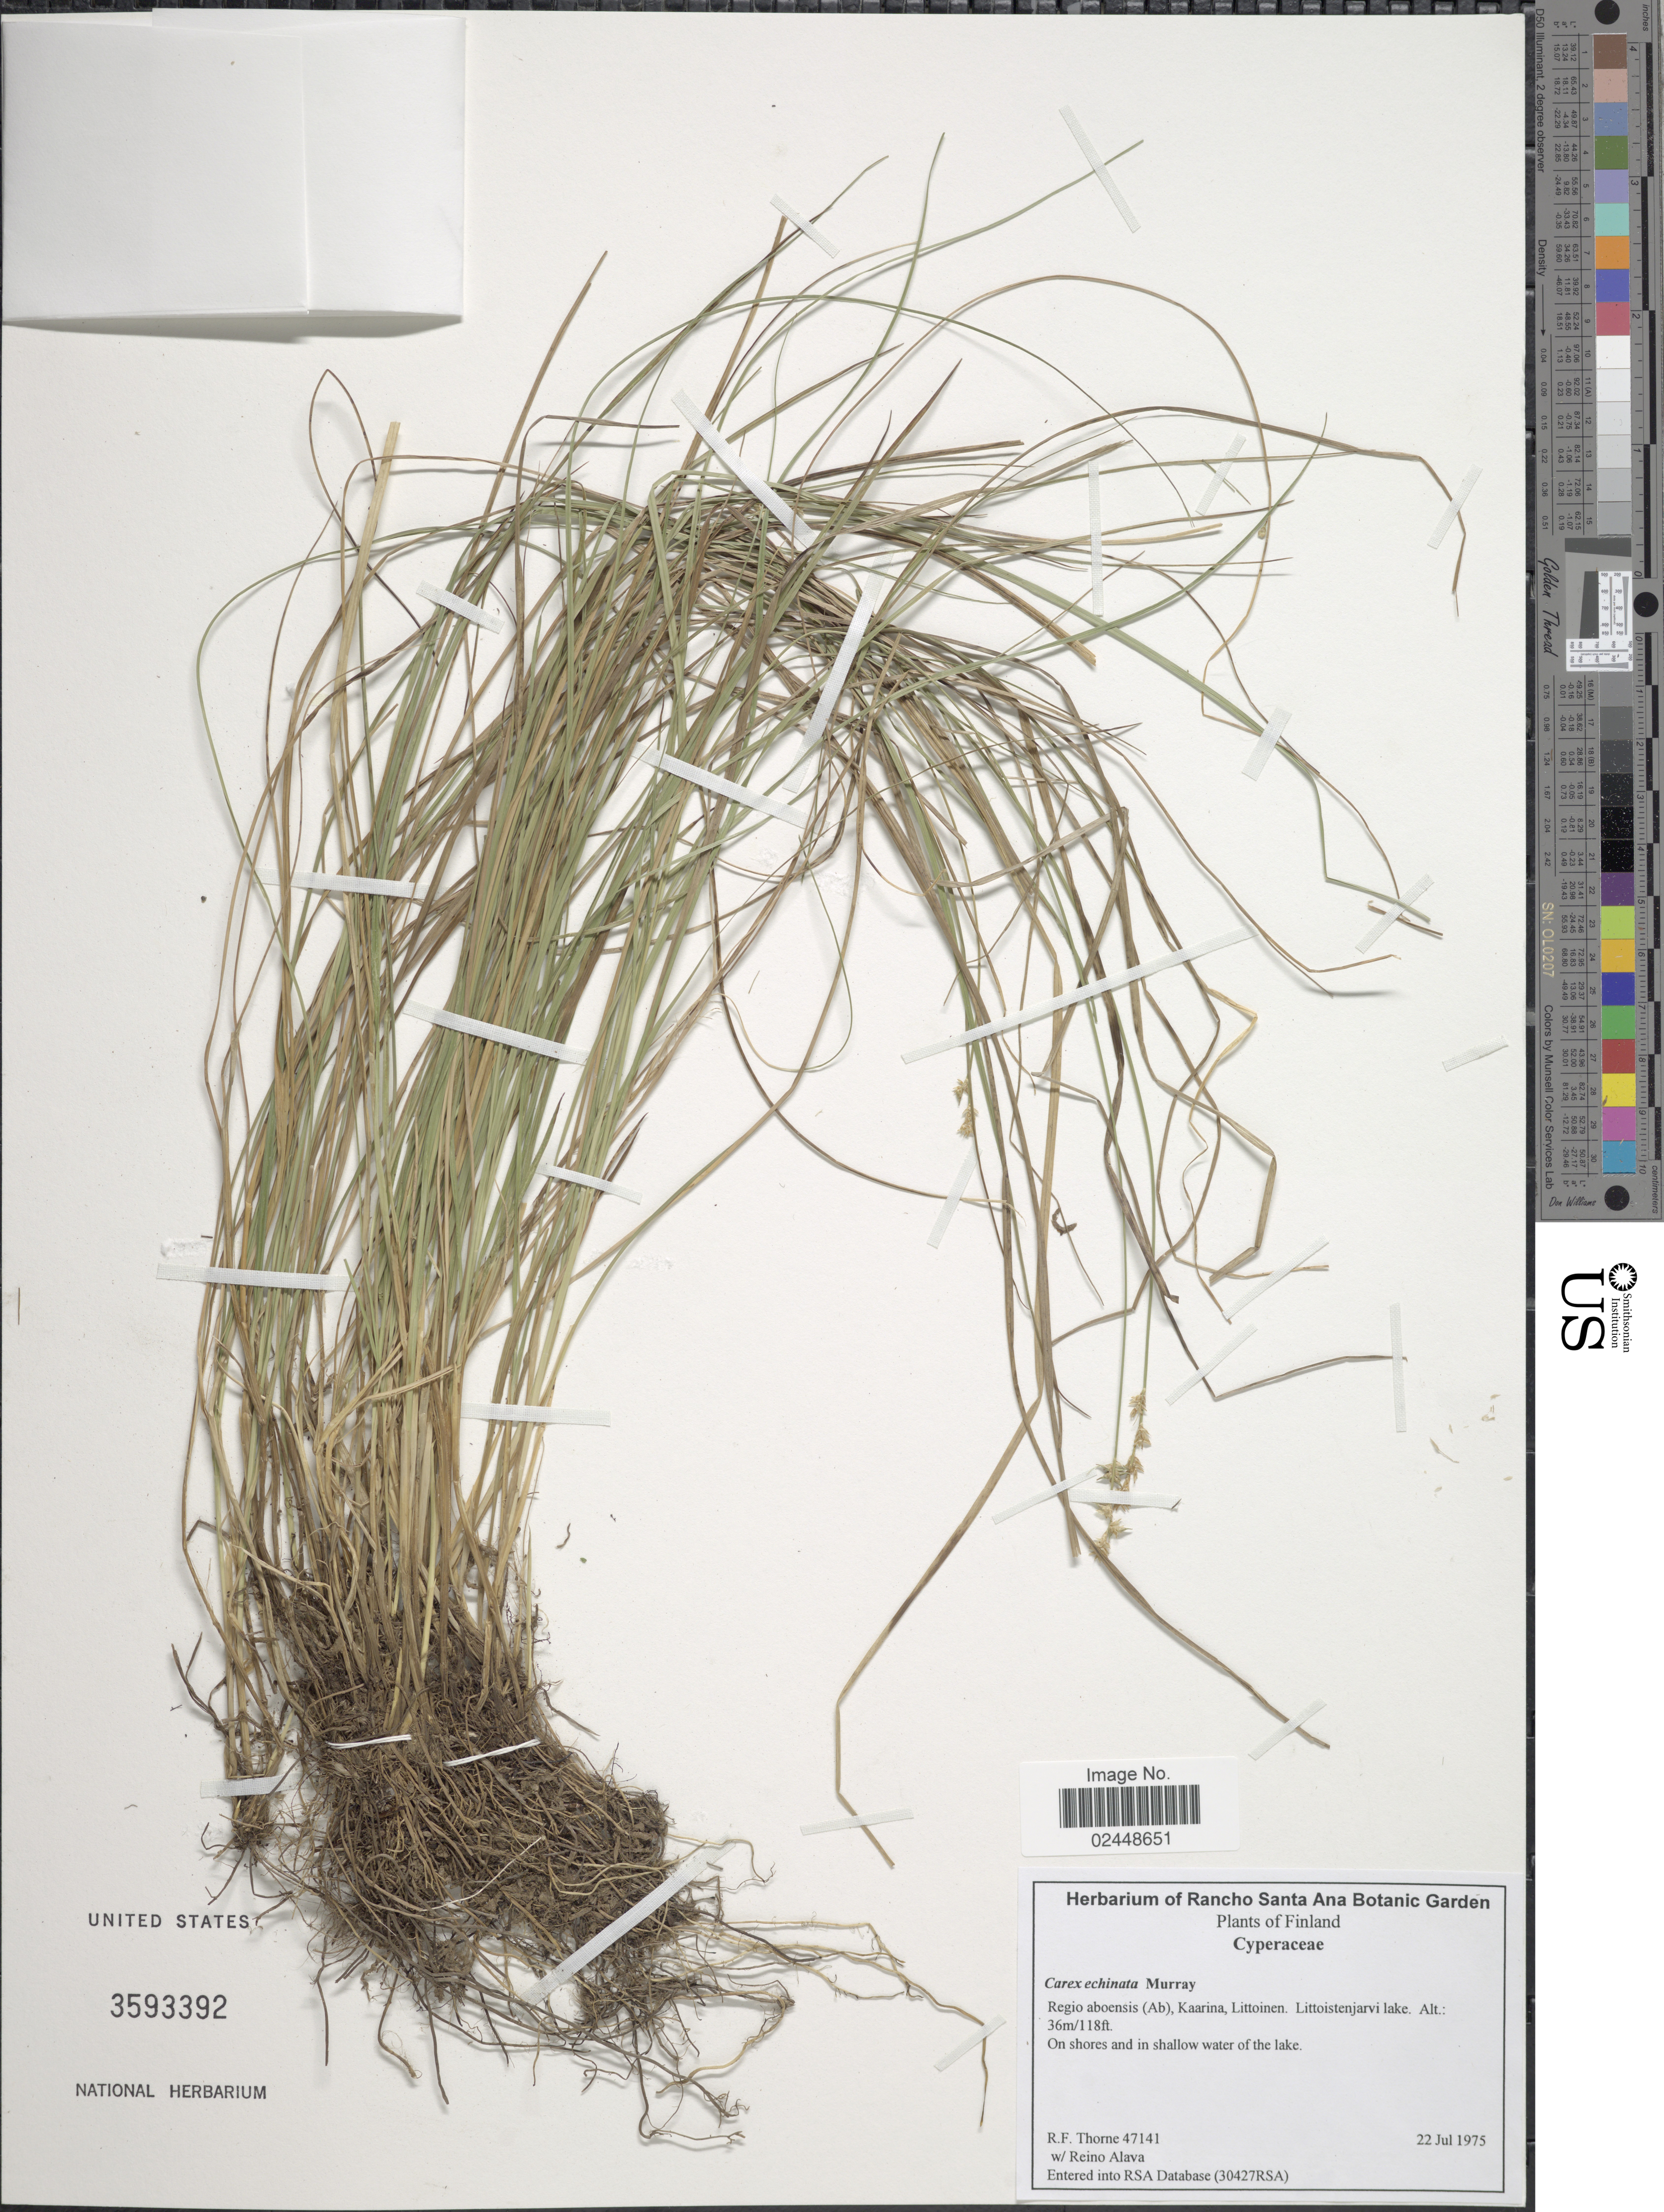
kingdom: Plantae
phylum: Tracheophyta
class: Liliopsida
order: Poales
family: Cyperaceae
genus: Carex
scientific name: Carex echinata subsp. echinata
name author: Murray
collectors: R. F. Thorne & R. O. Alava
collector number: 47141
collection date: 1975-07-22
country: Finland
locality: Regio aboensis (Ab), Kaarina, Littoinen. Littoistenjarvi lake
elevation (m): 36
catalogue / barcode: US 3593392